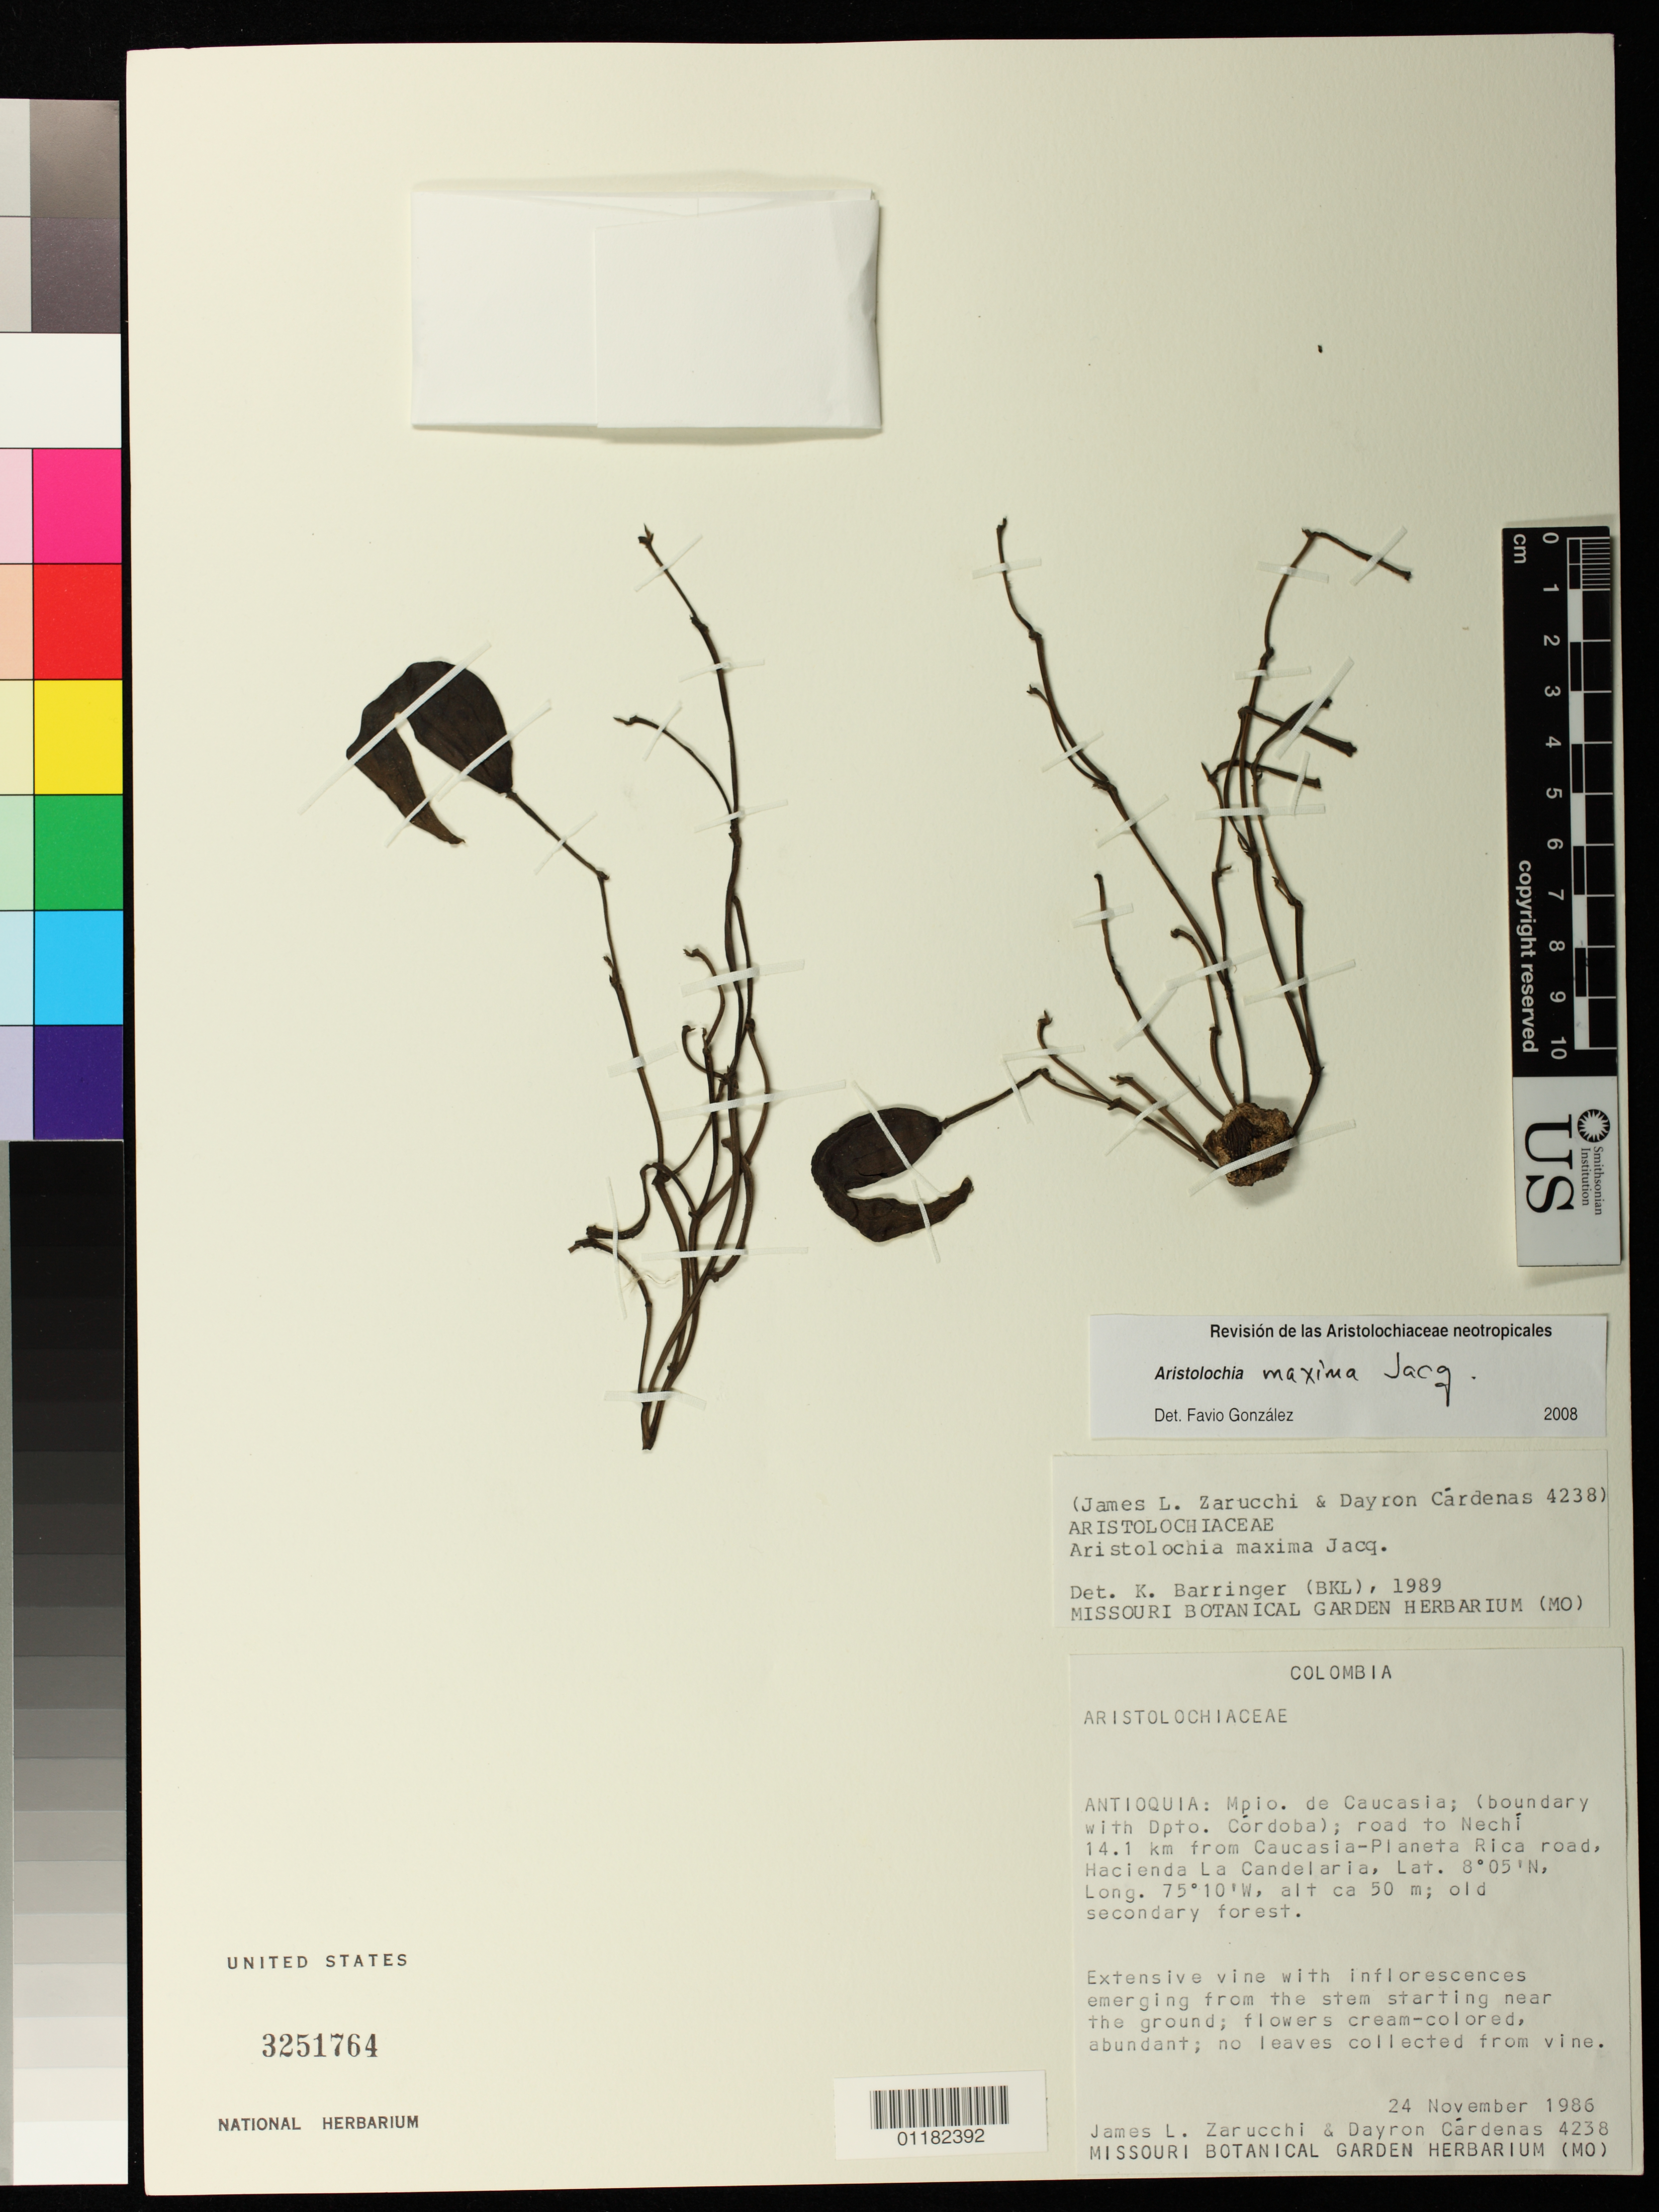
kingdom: Plantae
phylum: Tracheophyta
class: Magnoliopsida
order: Piperales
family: Aristolochiaceae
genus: Aristolochia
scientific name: Aristolochia maxima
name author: Jacq.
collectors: J. L. Zarucchi & D. Cardenas L.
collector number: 4238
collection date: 1986-11-24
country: Colombia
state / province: Antioquia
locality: Antioquia: Mplo. de Caucasia; (boundary with Dpto. Cordoba); road to Nechl 14.1 km from Caucasia-Planeta Rica road, Hacienda La Candelaria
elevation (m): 50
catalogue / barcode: US 3251764